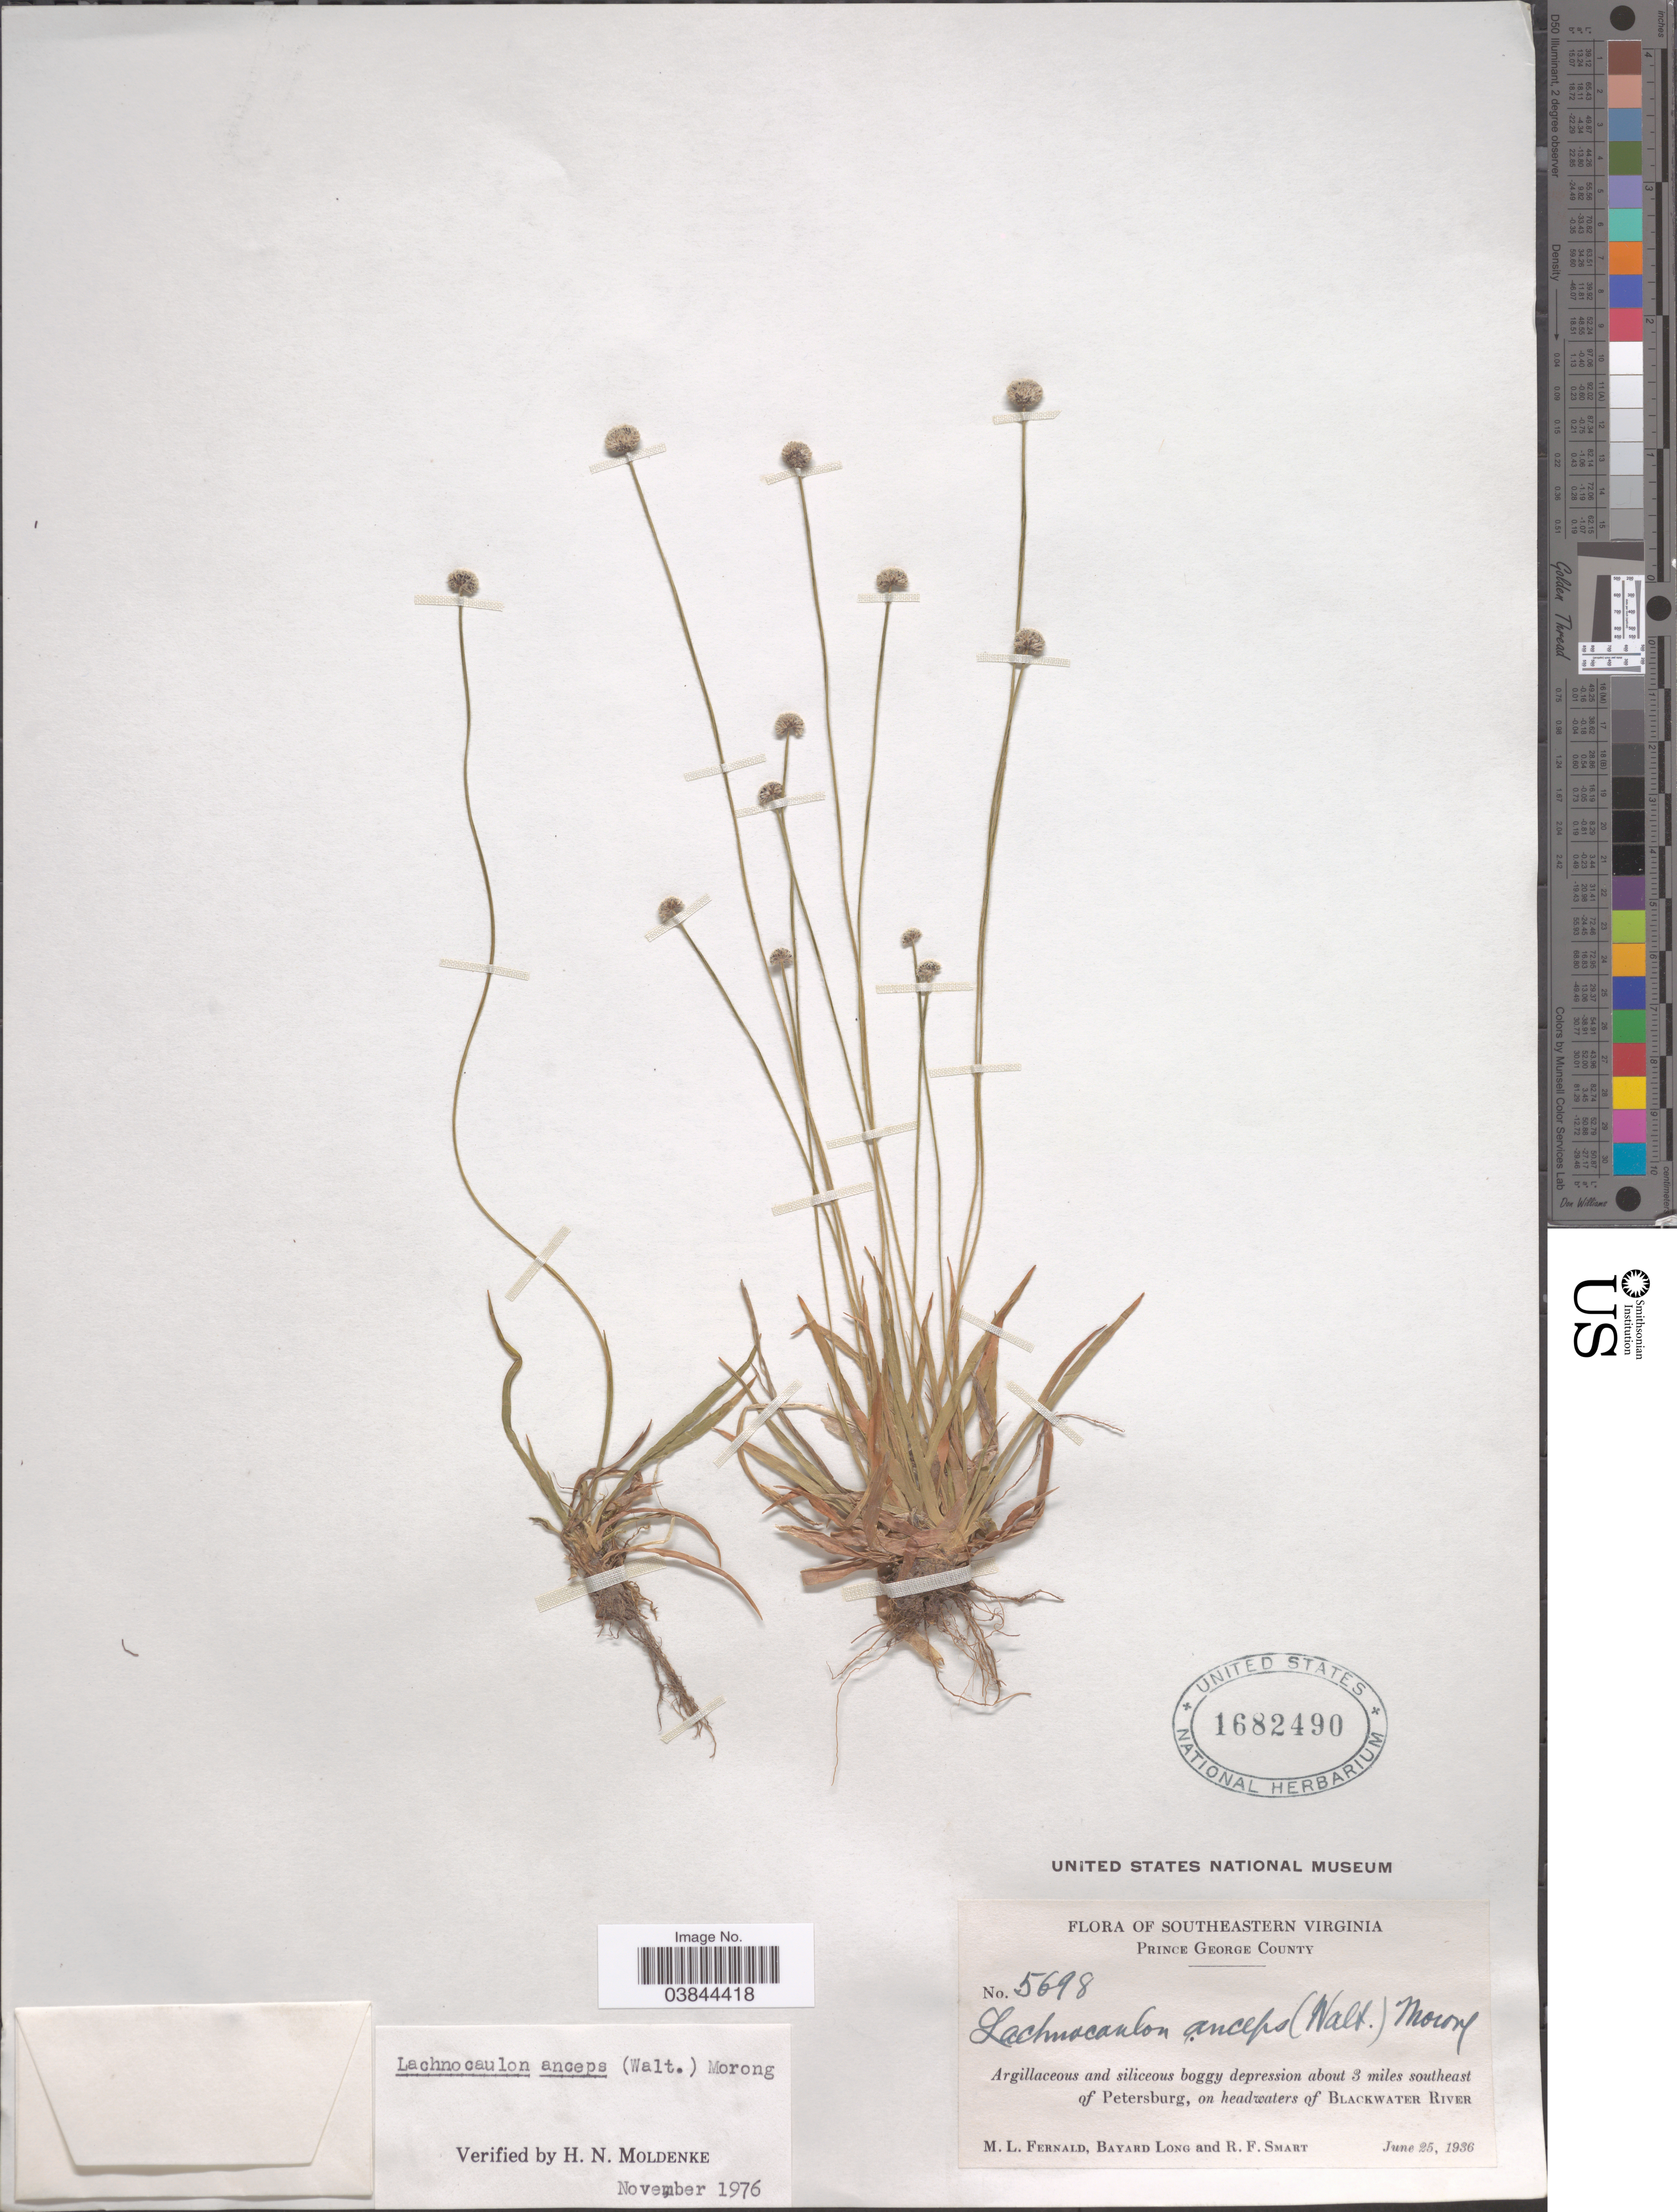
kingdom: Plantae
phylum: Tracheophyta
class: Liliopsida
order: Poales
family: Eriocaulaceae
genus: Lachnocaulon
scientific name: Lachnocaulon anceps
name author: (Walter) Morong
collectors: M. L. Fernald, B. Long & R. Smart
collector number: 5698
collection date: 1936-06-26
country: United States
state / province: Virginia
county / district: Prince George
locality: Southeastern Virginia. Prince George County. About 3 miles southeast of Petersburg, on headwaters of Blackwater River.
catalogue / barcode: US 1682490